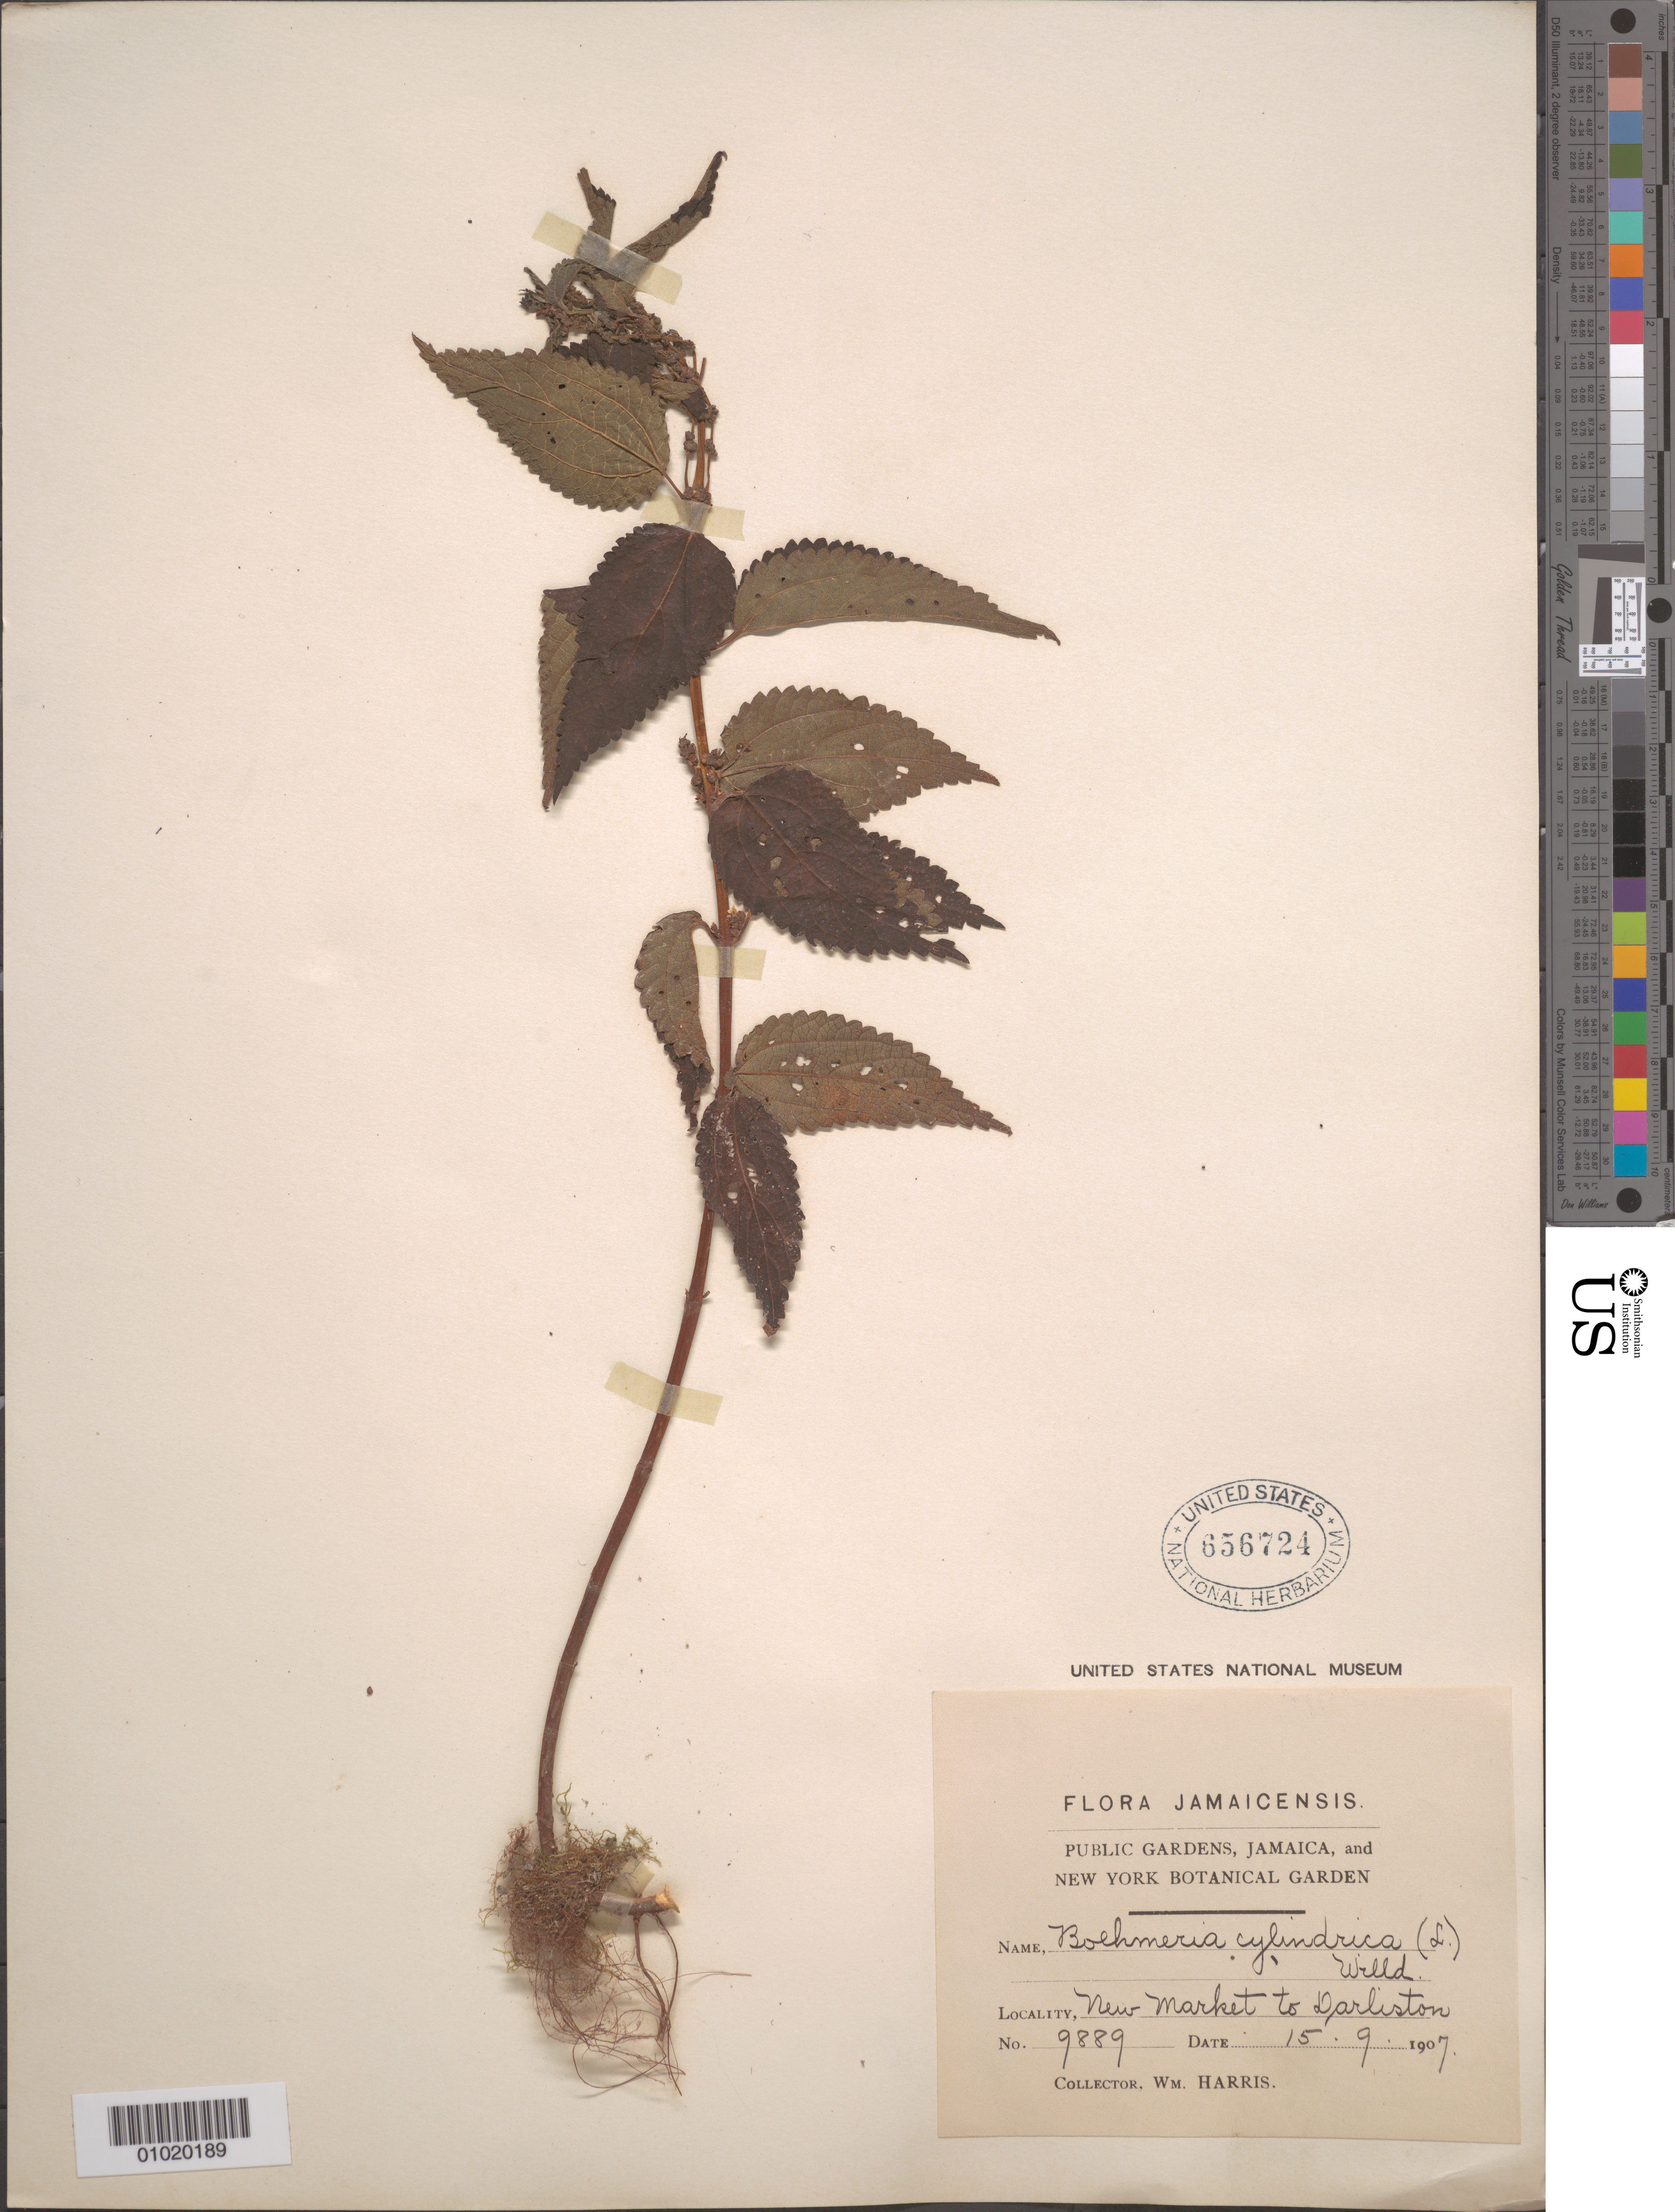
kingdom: Plantae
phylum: Tracheophyta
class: Magnoliopsida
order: Rosales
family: Urticaceae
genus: Boehmeria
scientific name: Boehmeria cylindrica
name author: (L.) Sw.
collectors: W. Harris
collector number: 9889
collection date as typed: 15 Sep 1907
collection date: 1907-09-15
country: Jamaica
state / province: Westmoreland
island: Jamaica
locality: New Market to Darliston.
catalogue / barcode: US 656724